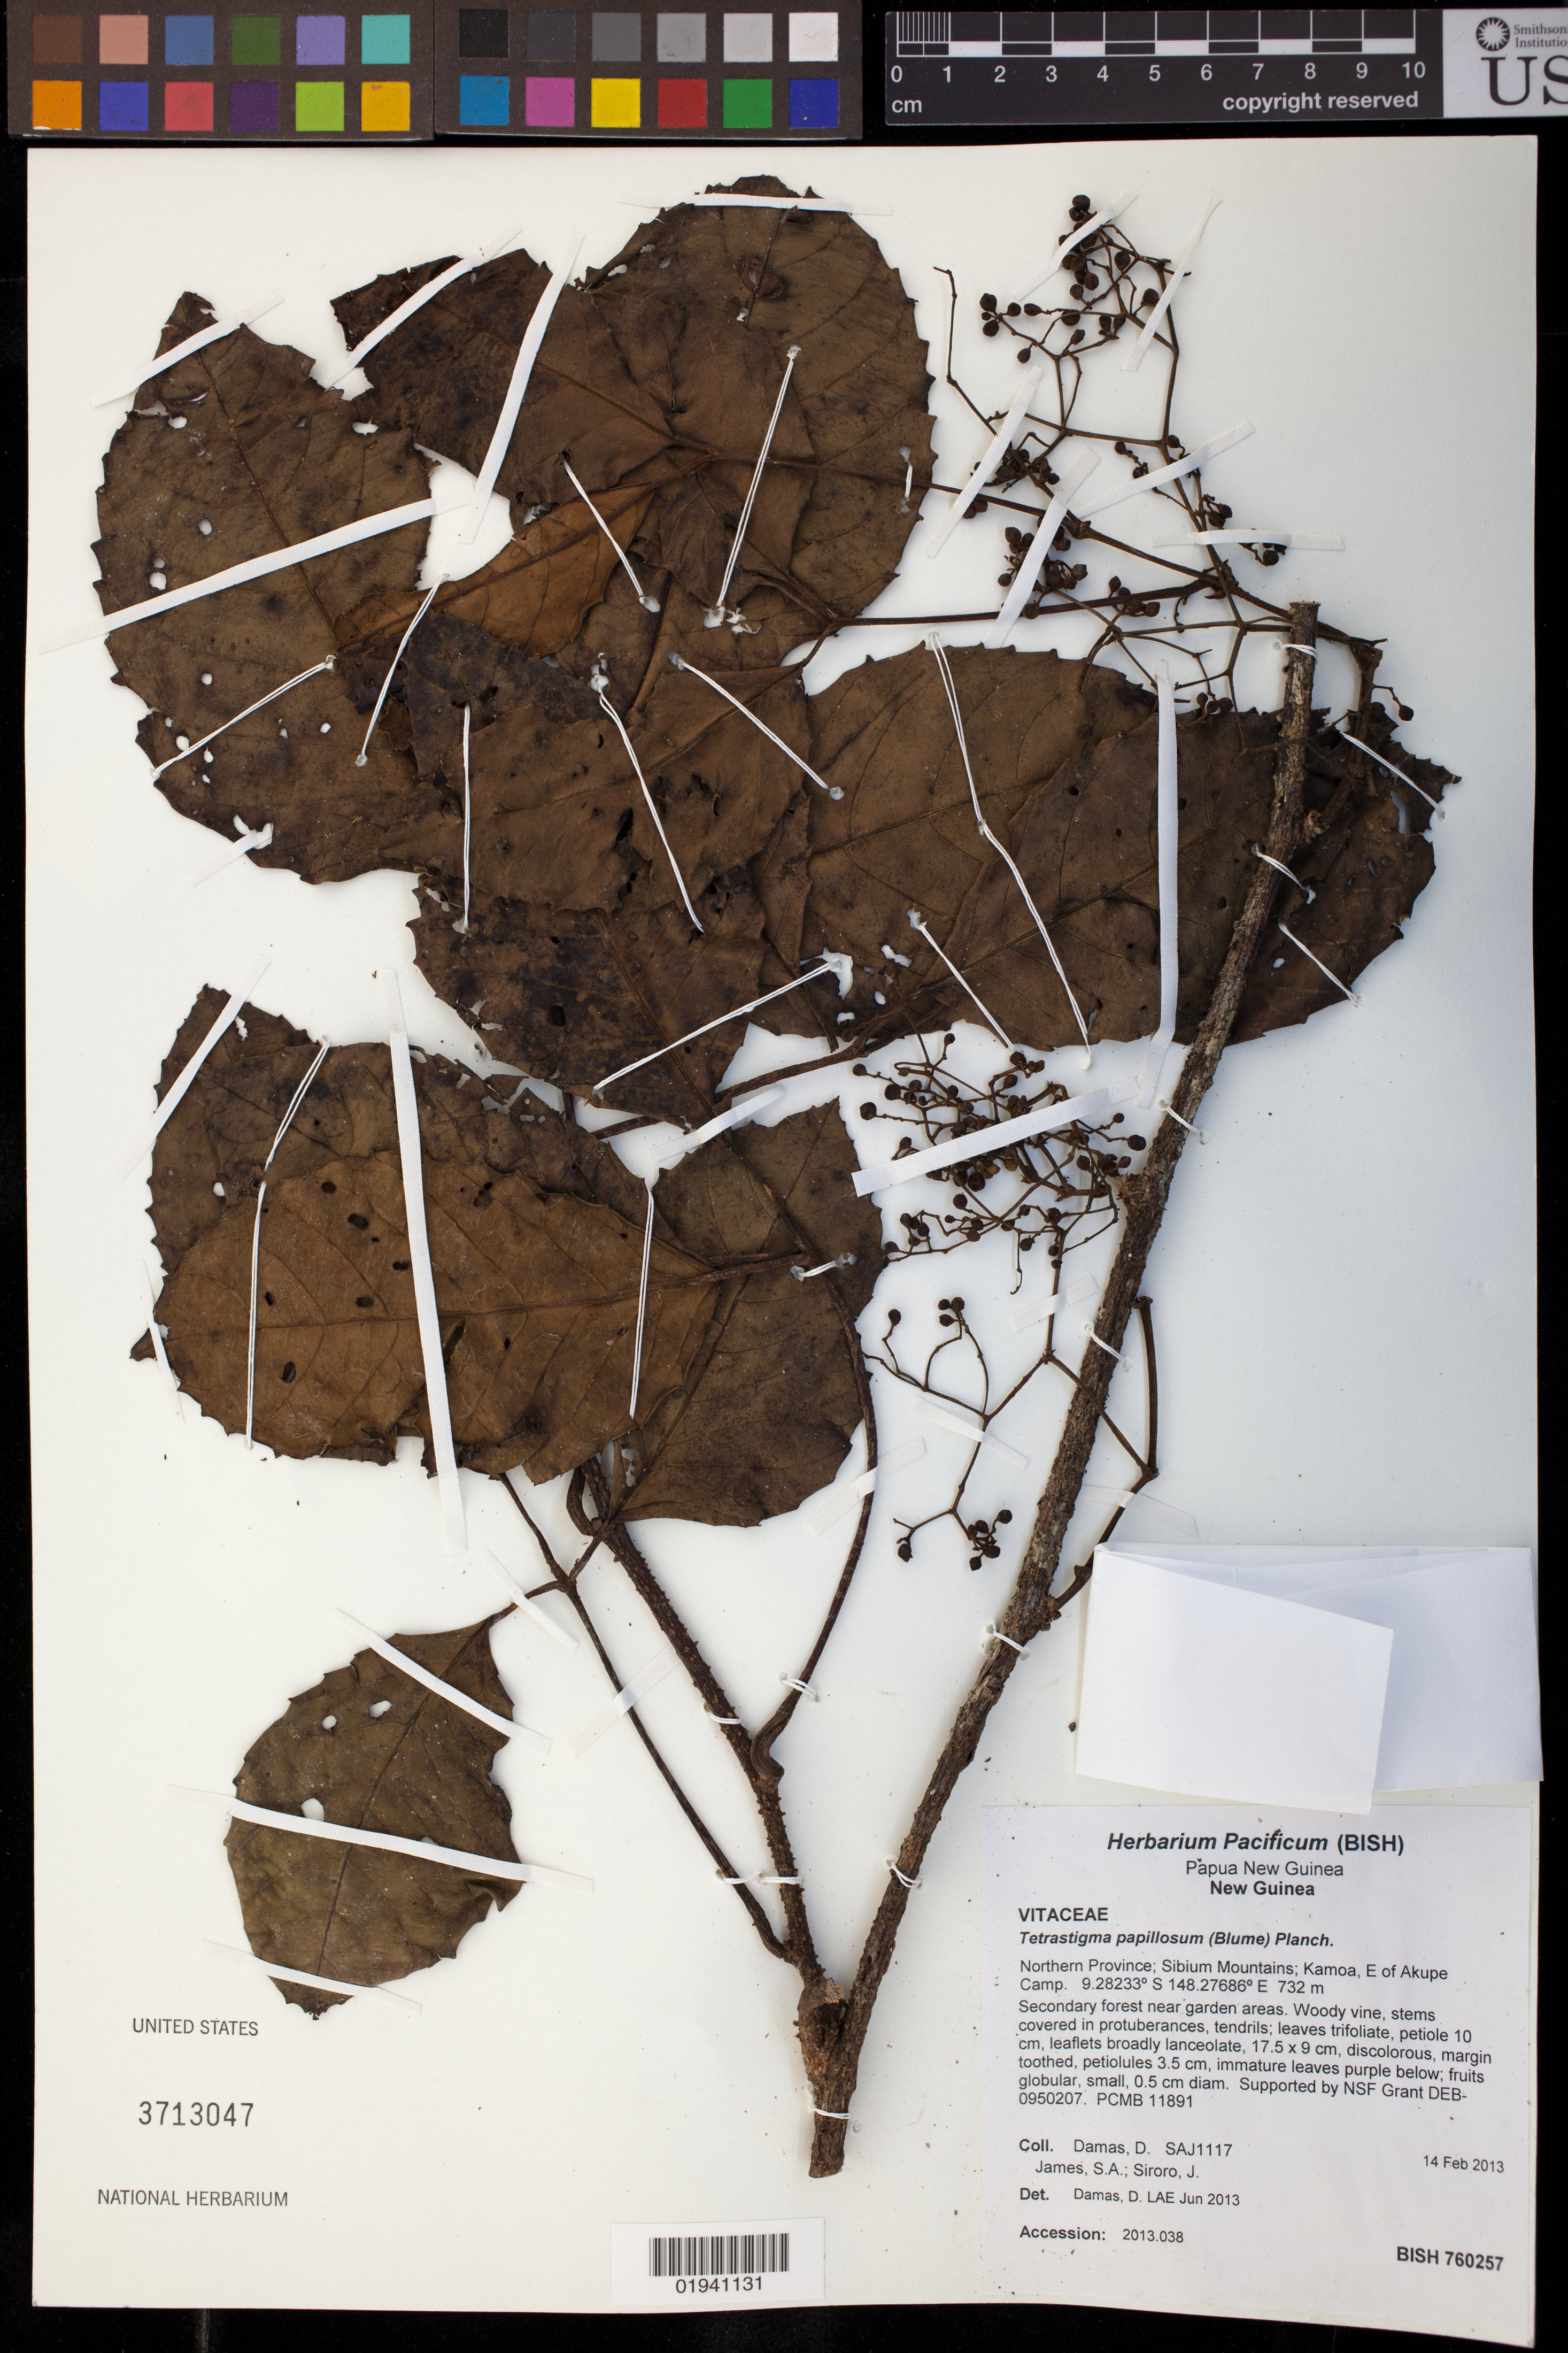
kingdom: Plantae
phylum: Tracheophyta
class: Magnoliopsida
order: Vitales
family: Vitaceae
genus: Tetrastigma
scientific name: Tetrastigma papillosum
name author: (Blume) Planch.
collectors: D. Damas, S. James & J. Siroro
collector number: SAJ1117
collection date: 2013-02-14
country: Papua New Guinea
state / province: Northern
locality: New Guinea, Northern Province; Sibium Mountains; Kamoa, E of Akupe Camp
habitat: Secondary forest near garden areas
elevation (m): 732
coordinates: S, W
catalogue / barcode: US 3713047